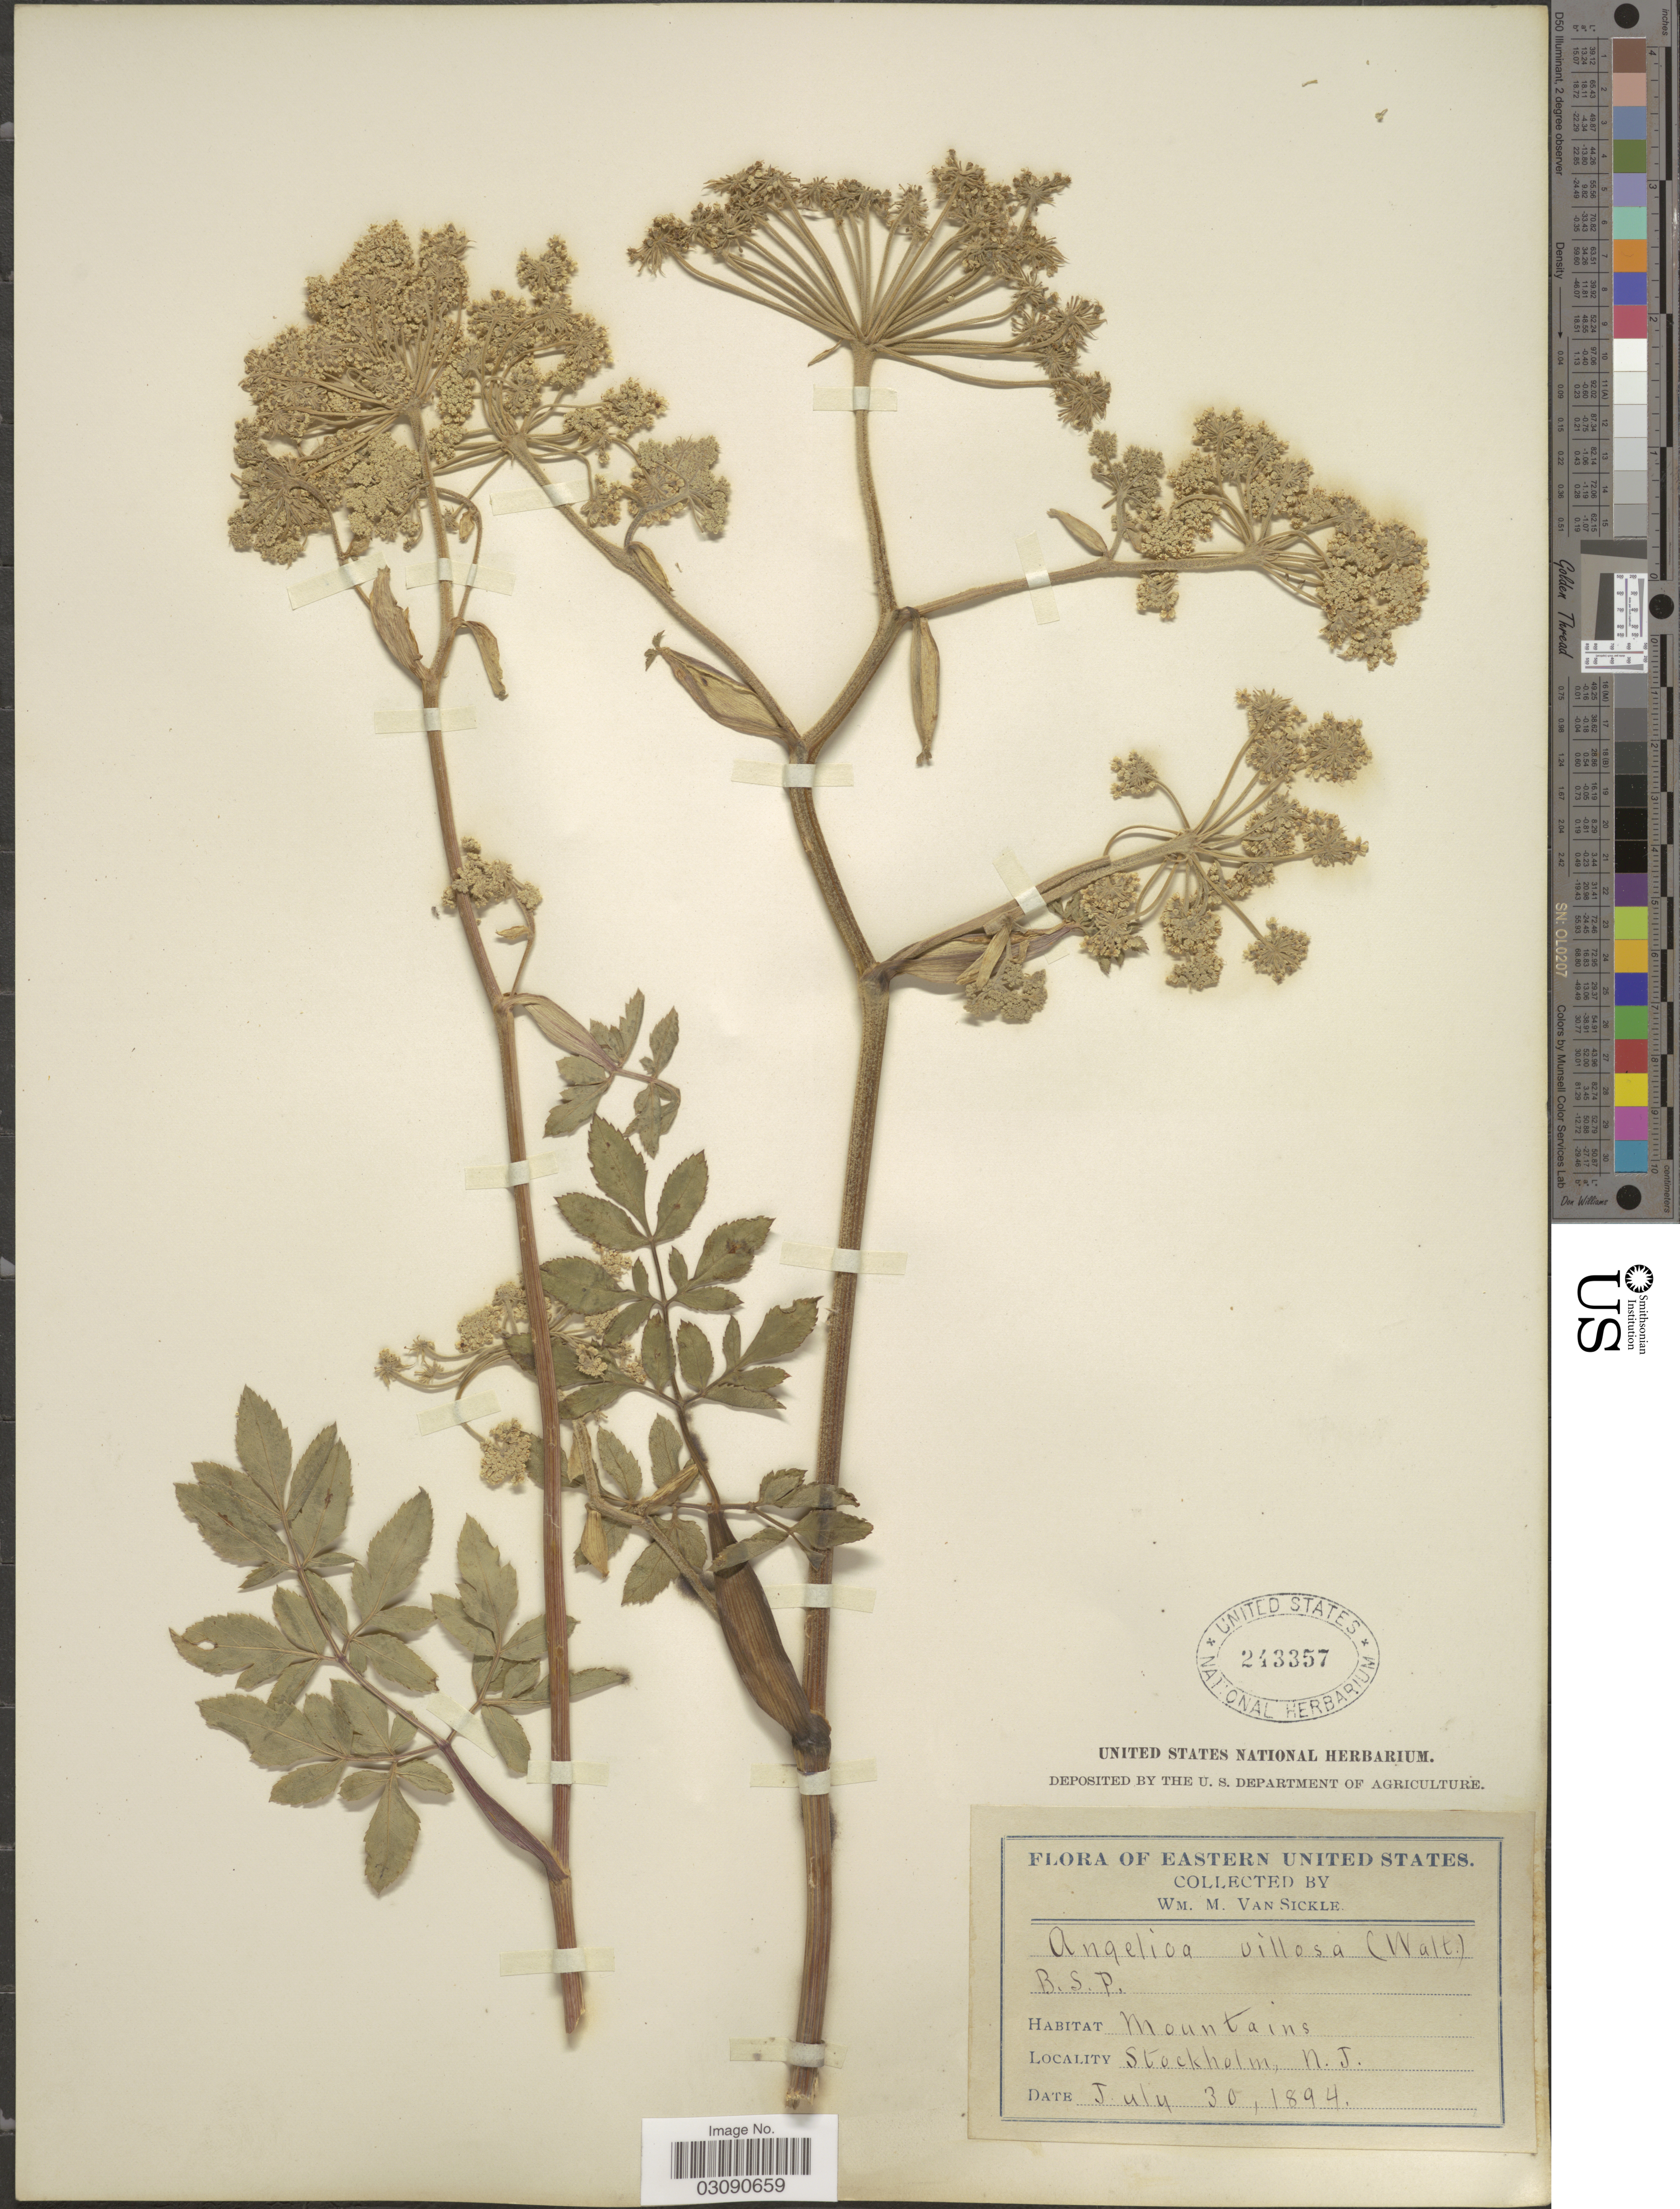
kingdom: Plantae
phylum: Tracheophyta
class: Magnoliopsida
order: Apiales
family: Apiaceae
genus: Angelica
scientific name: Angelica venenosa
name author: (Greenway) Fernald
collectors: W. M. Van Sickle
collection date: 1894-07-30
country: United States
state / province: New Jersey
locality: Stockholm.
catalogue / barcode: US 243357